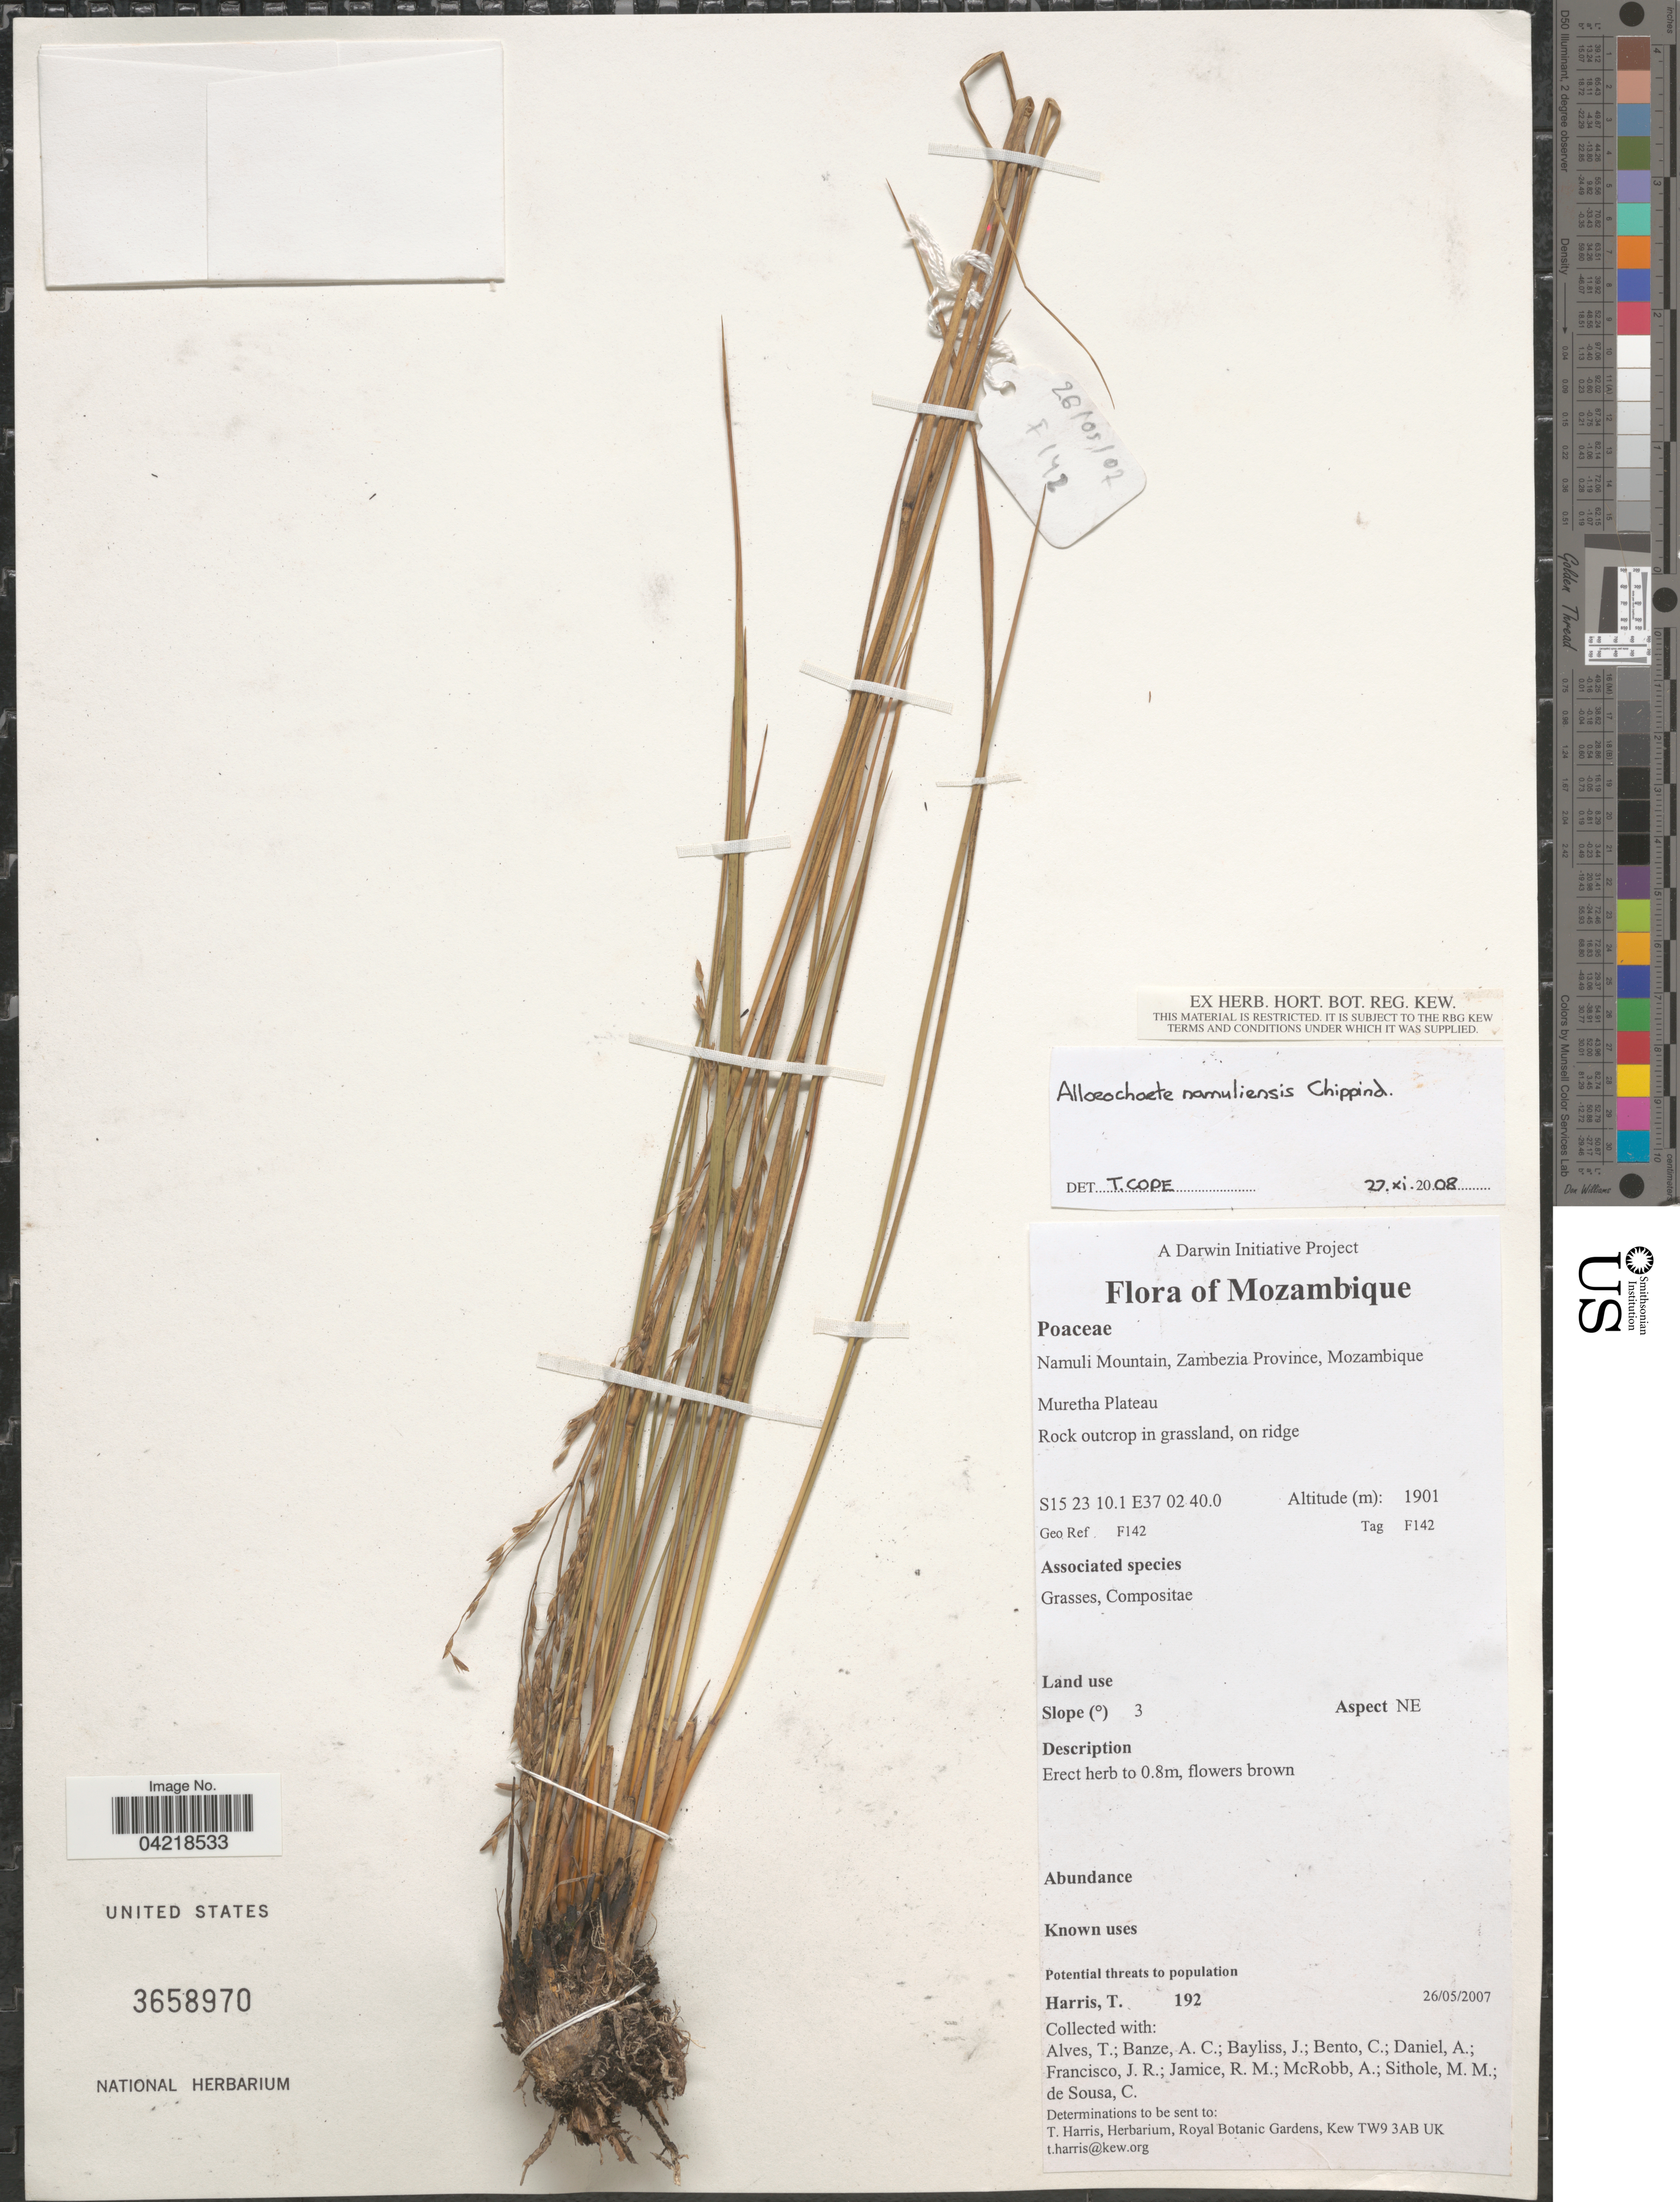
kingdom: Plantae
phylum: Tracheophyta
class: Liliopsida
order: Poales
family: Poaceae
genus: Alloeochaete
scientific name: Alloeochaete namuliensis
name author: Chippin.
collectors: T. Harris, T. Alves, A. Banze, J. Bayliss & et al.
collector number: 192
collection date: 2007-05-26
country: Mozambique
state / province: Zambezia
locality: Namuli Mountain. Muretha Plateau. Rock outcrop in grassland, on ridge. Geo Ref. F142. Tag F142.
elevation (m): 1901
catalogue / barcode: US 3658970